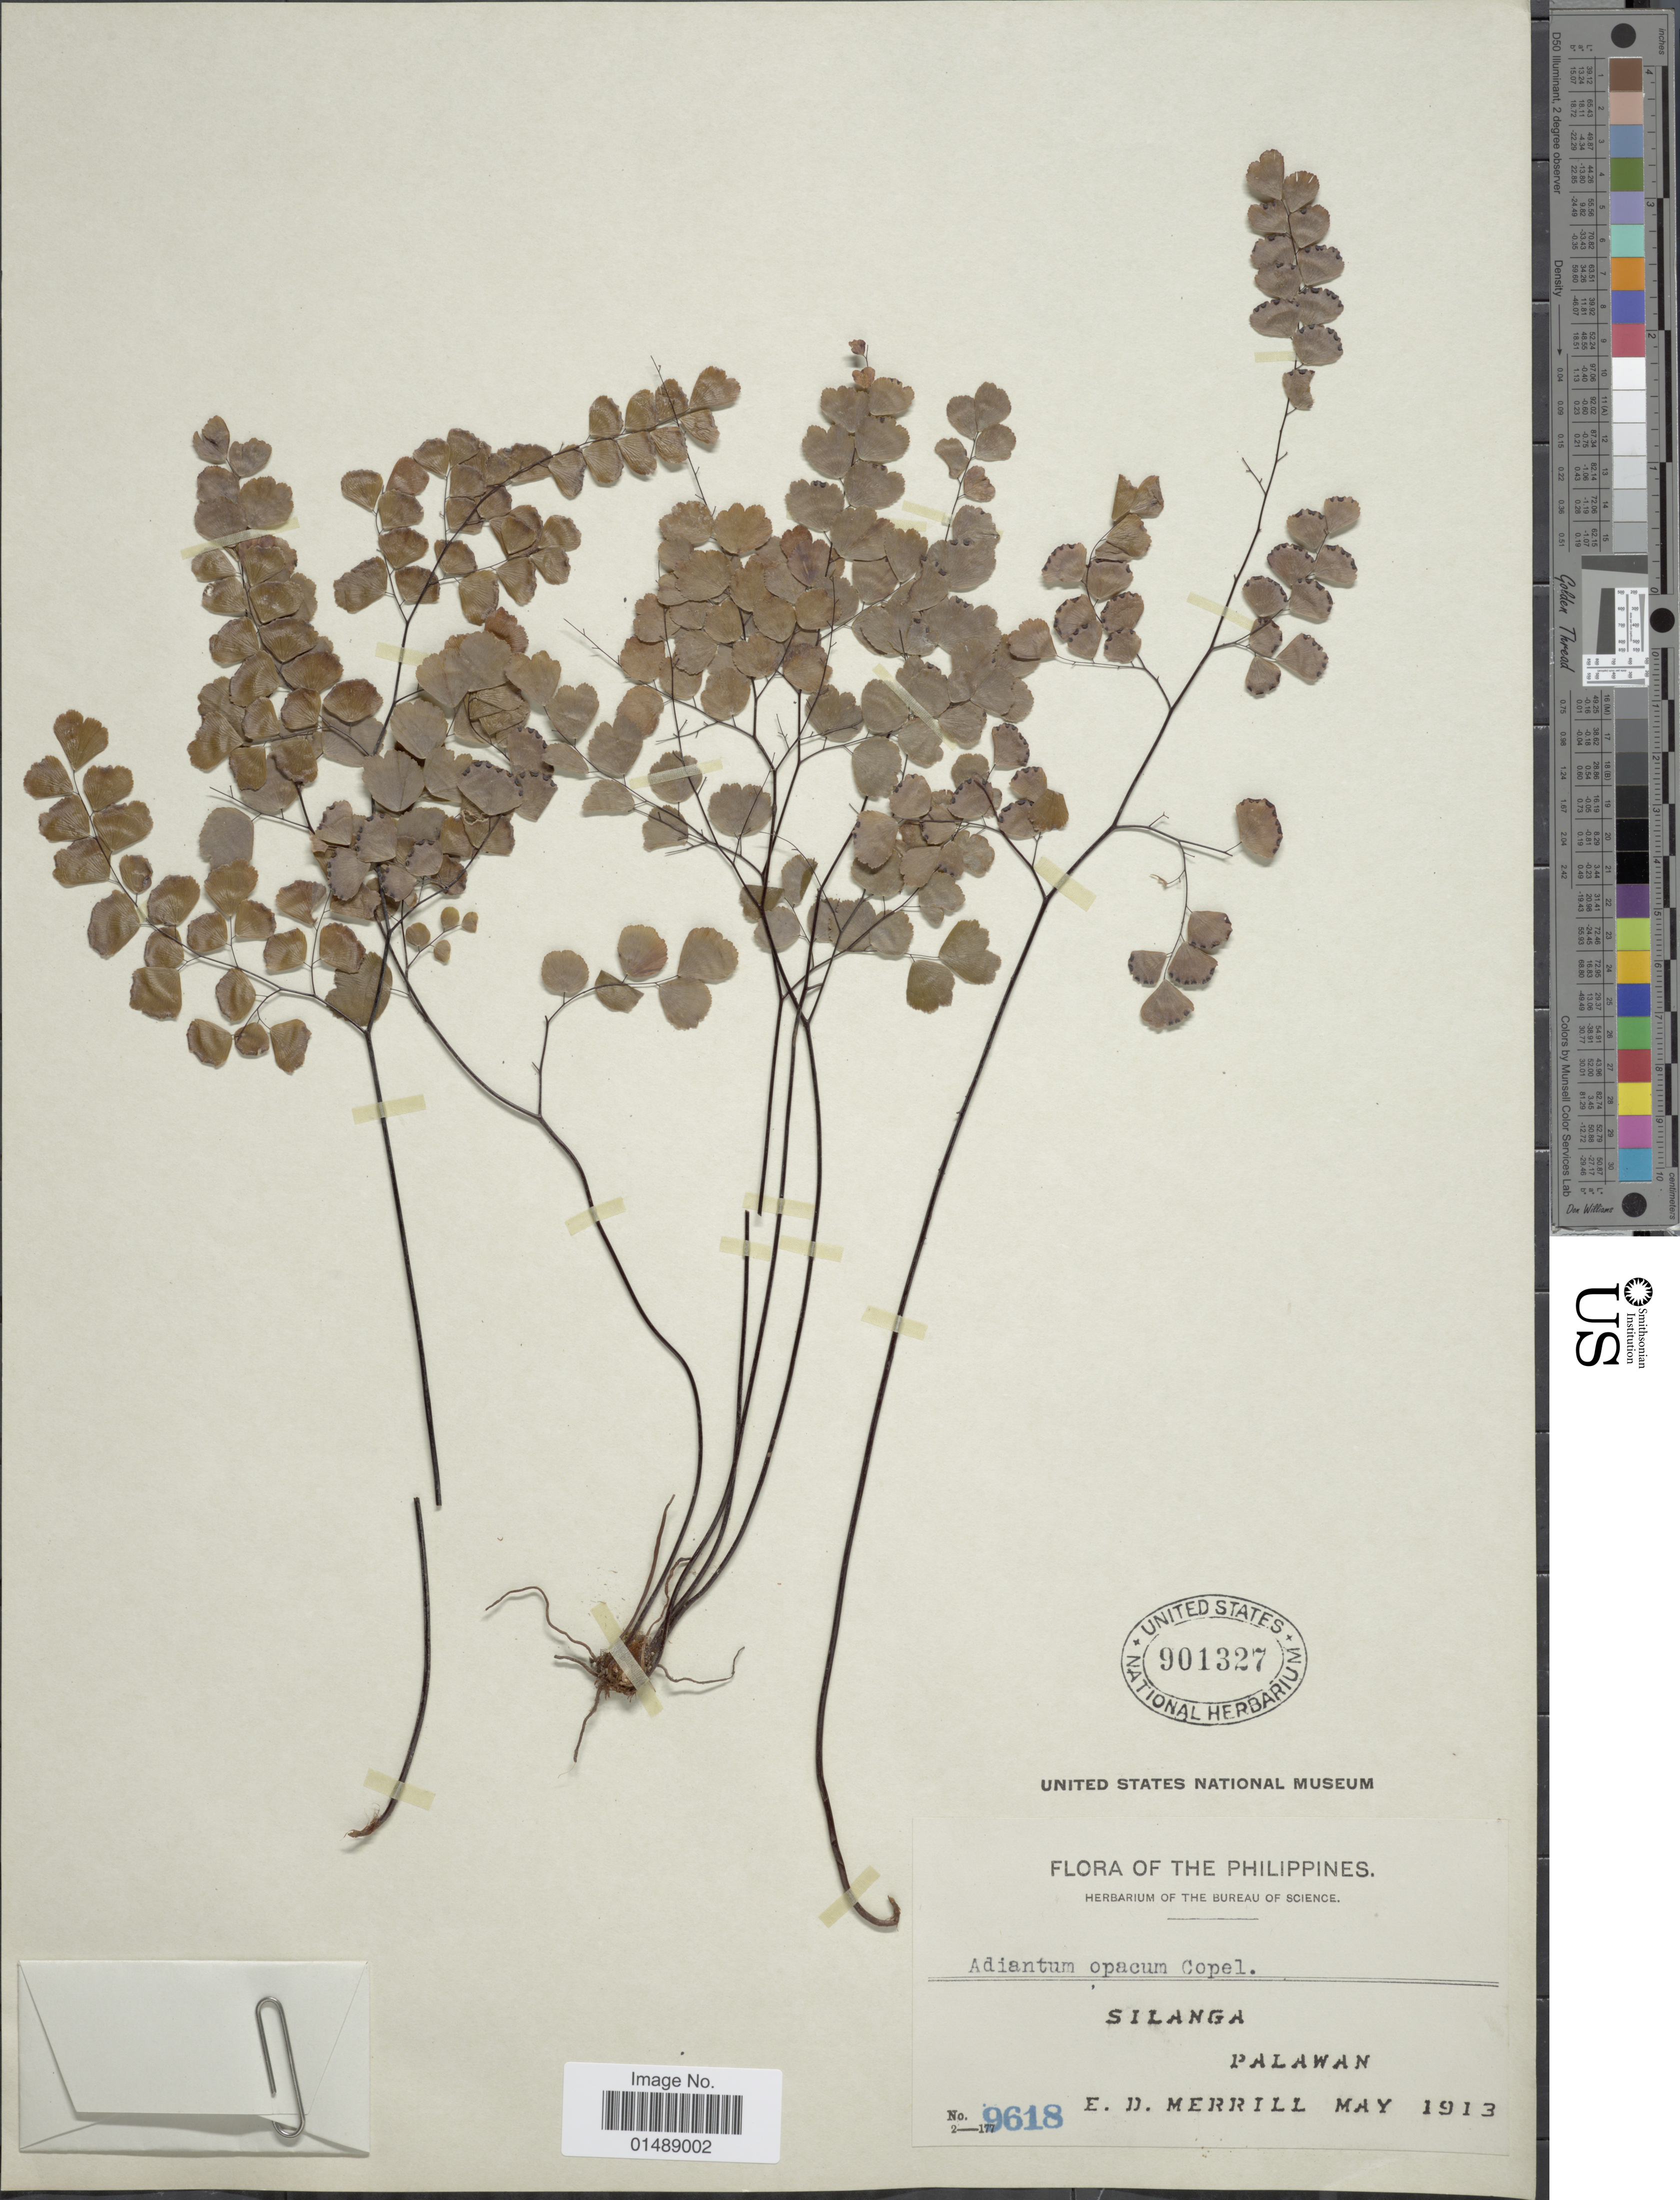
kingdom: Plantae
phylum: Tracheophyta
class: Polypodiopsida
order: Polypodiales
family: Pteridaceae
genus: Adiantum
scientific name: Adiantum opacum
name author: Copel.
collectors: E. Merrill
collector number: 9618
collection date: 1913-05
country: Philippines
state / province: Mimaropa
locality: Silanga Palawan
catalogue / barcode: US 901327